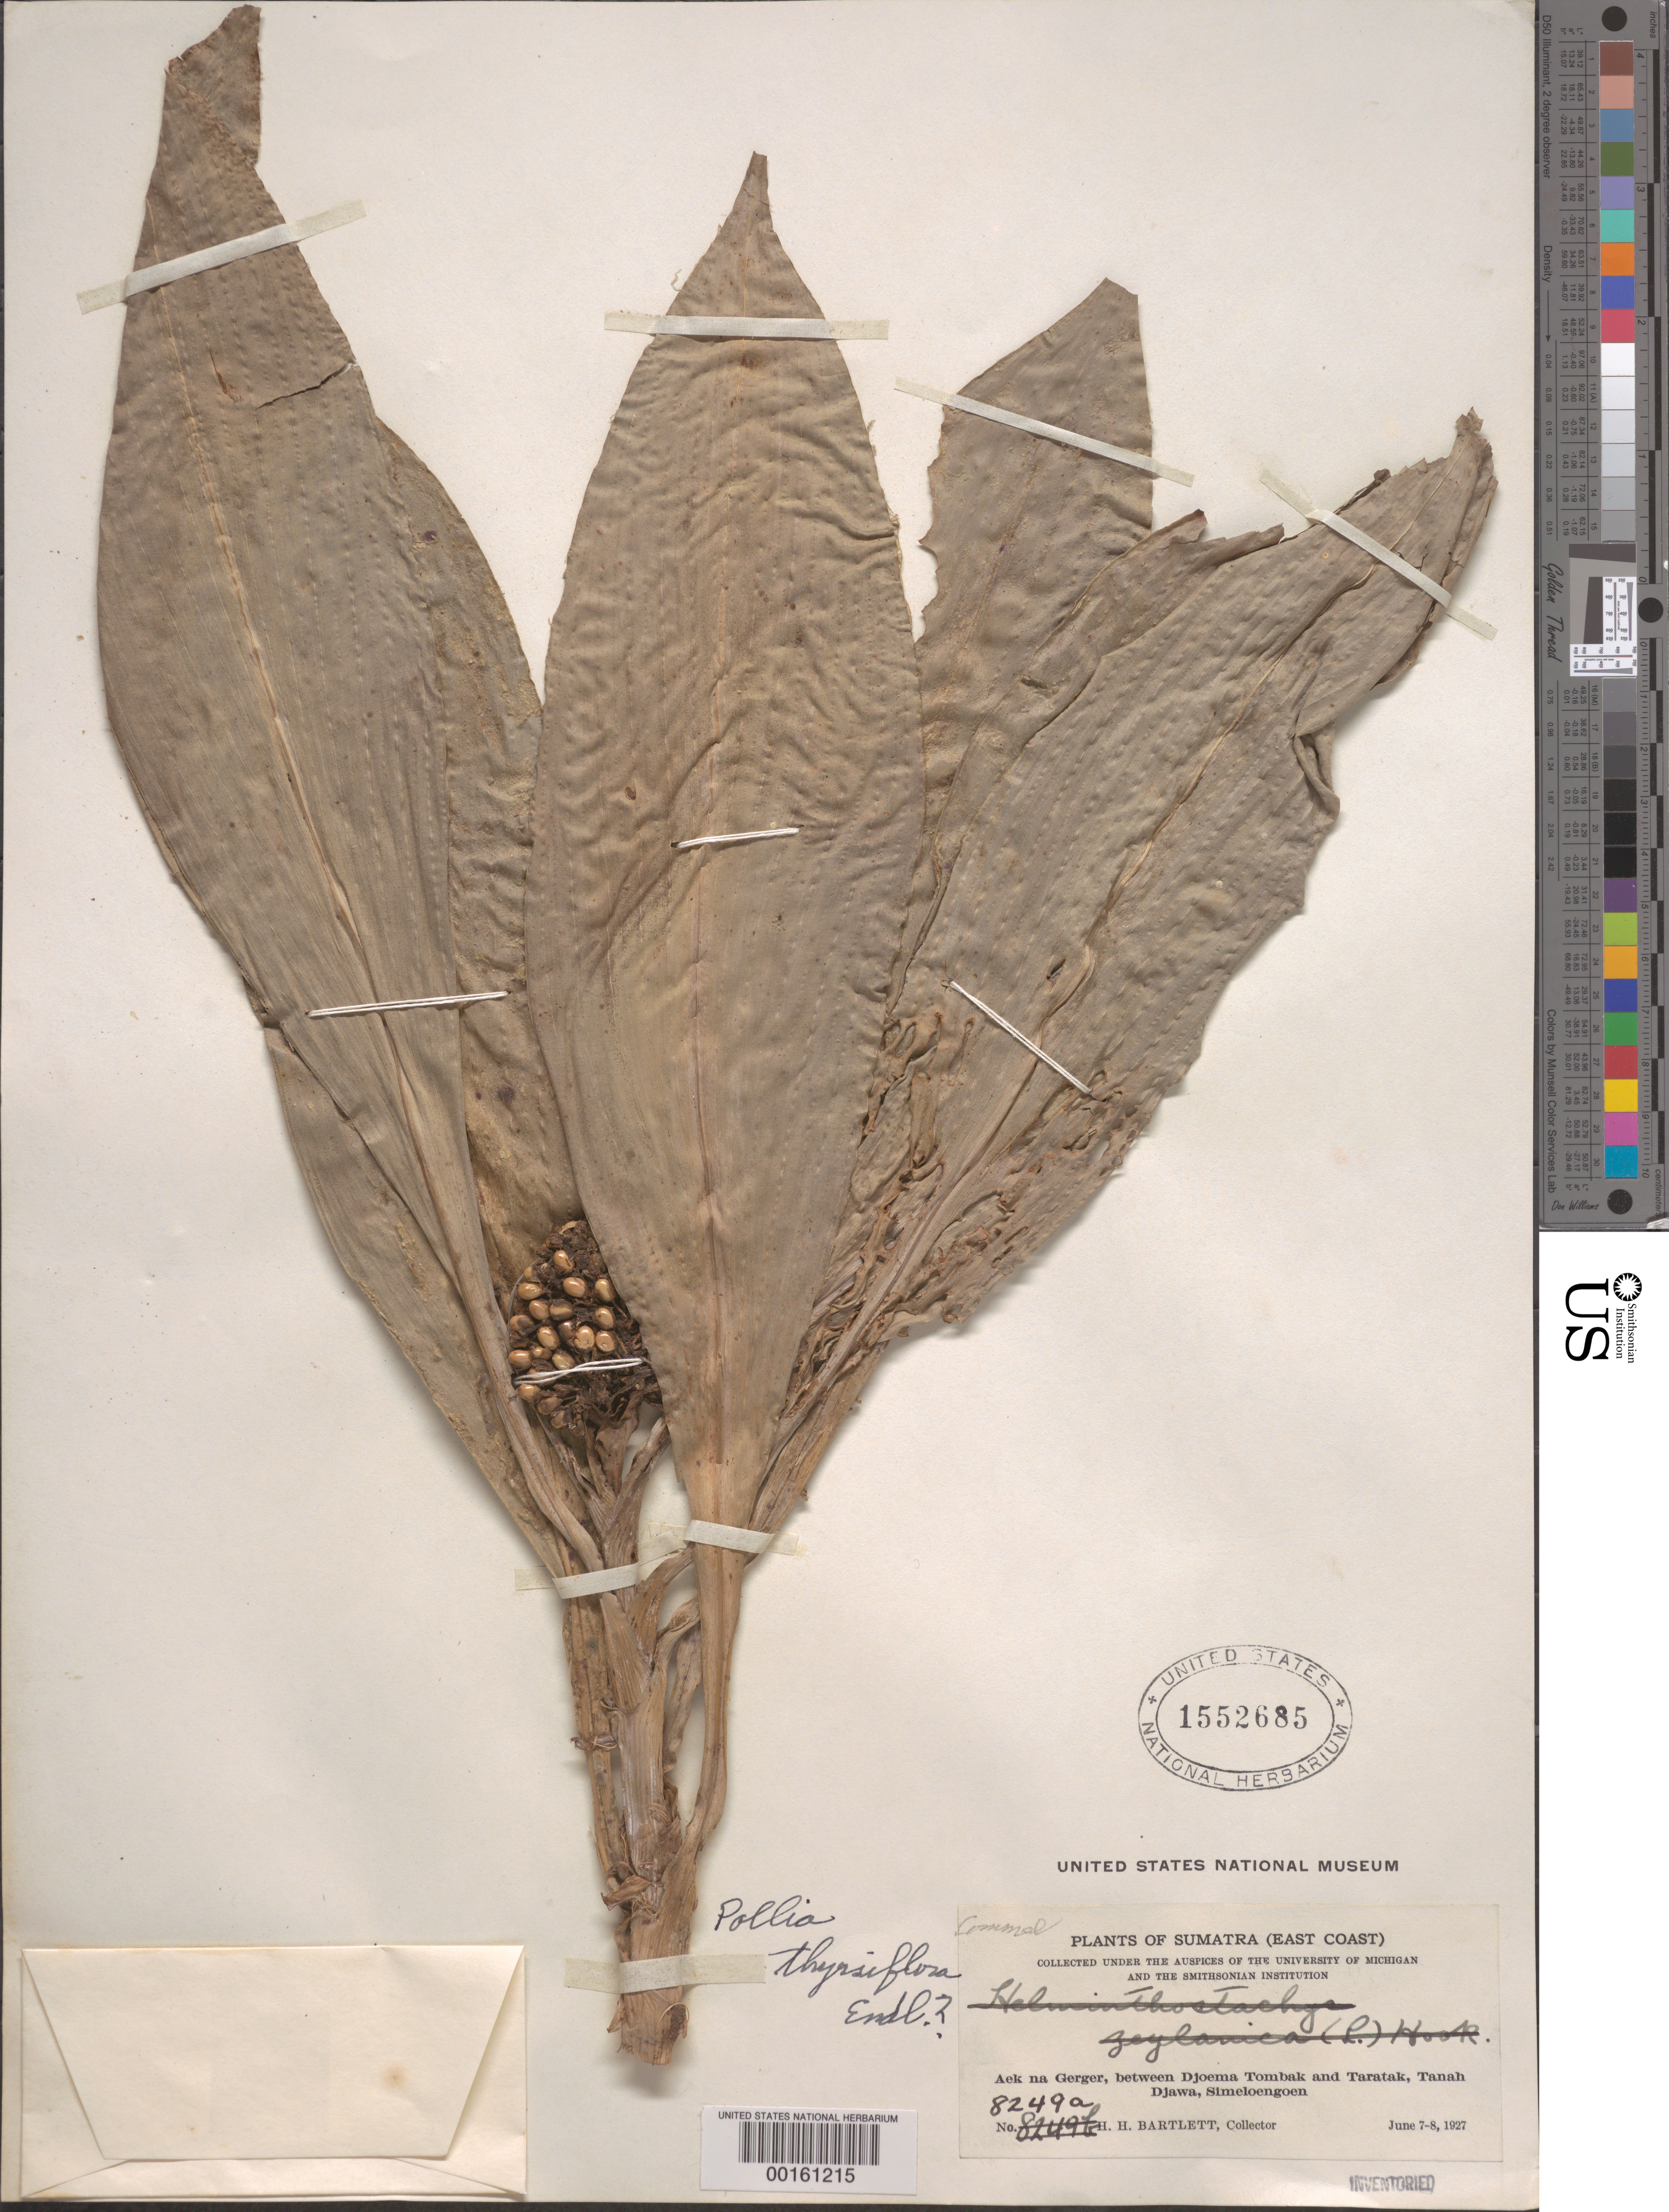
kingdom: Plantae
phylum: Tracheophyta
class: Liliopsida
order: Commelinales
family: Commelinaceae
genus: Pollia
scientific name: Pollia thyrsiflora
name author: (Blume) Steud.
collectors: H. H. Bartlett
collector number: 8249a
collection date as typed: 07 Jun 1927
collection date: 1927-06-07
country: Indonesia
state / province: Sumatra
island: Sumatra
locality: Aek Na Gerger, between Djoema Tombak and Taratak, Tanah Djawa, Simeloengoen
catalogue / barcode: US 1552685